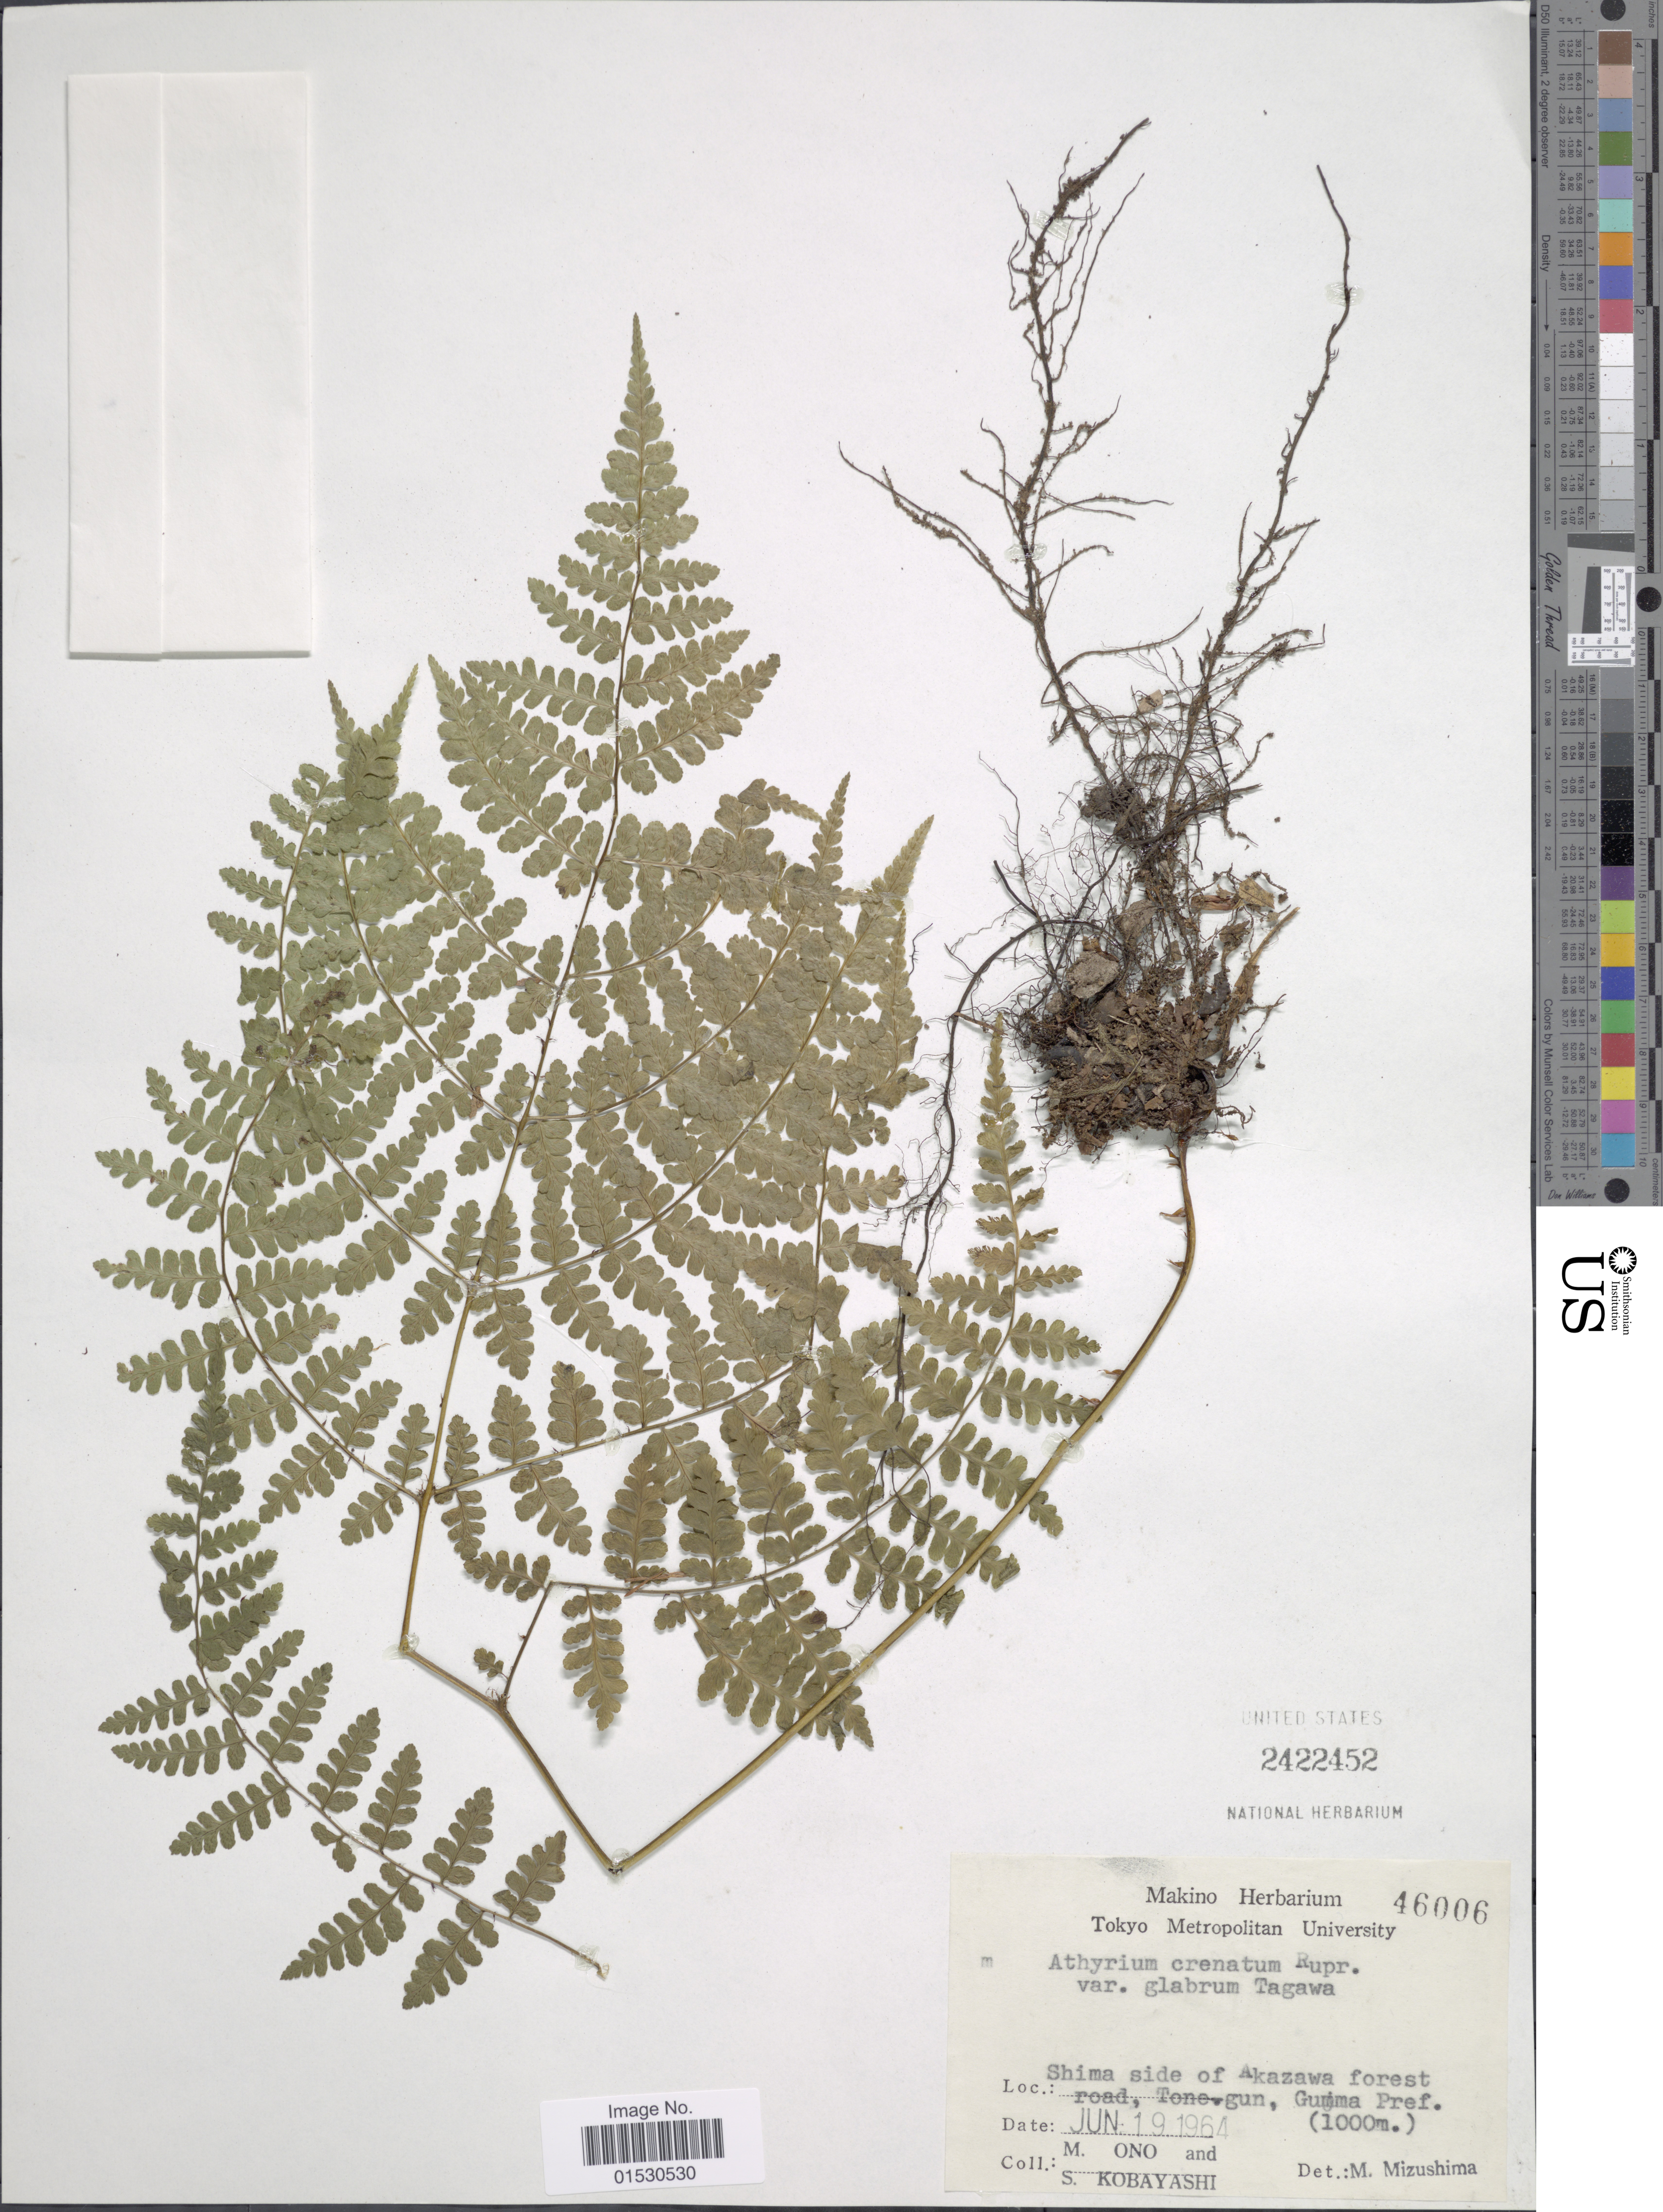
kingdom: Plantae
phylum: Tracheophyta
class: Polypodiopsida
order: Polypodiales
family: Athyriaceae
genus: Athyrium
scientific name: Athyrium crenatum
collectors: M. Ono & S. Kobayashi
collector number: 46006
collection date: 1964-06-19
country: Japan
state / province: Gunma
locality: Shima side of Akazawa forest road, Tone-gun, Gumma Pref.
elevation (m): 1000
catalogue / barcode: US 2422452